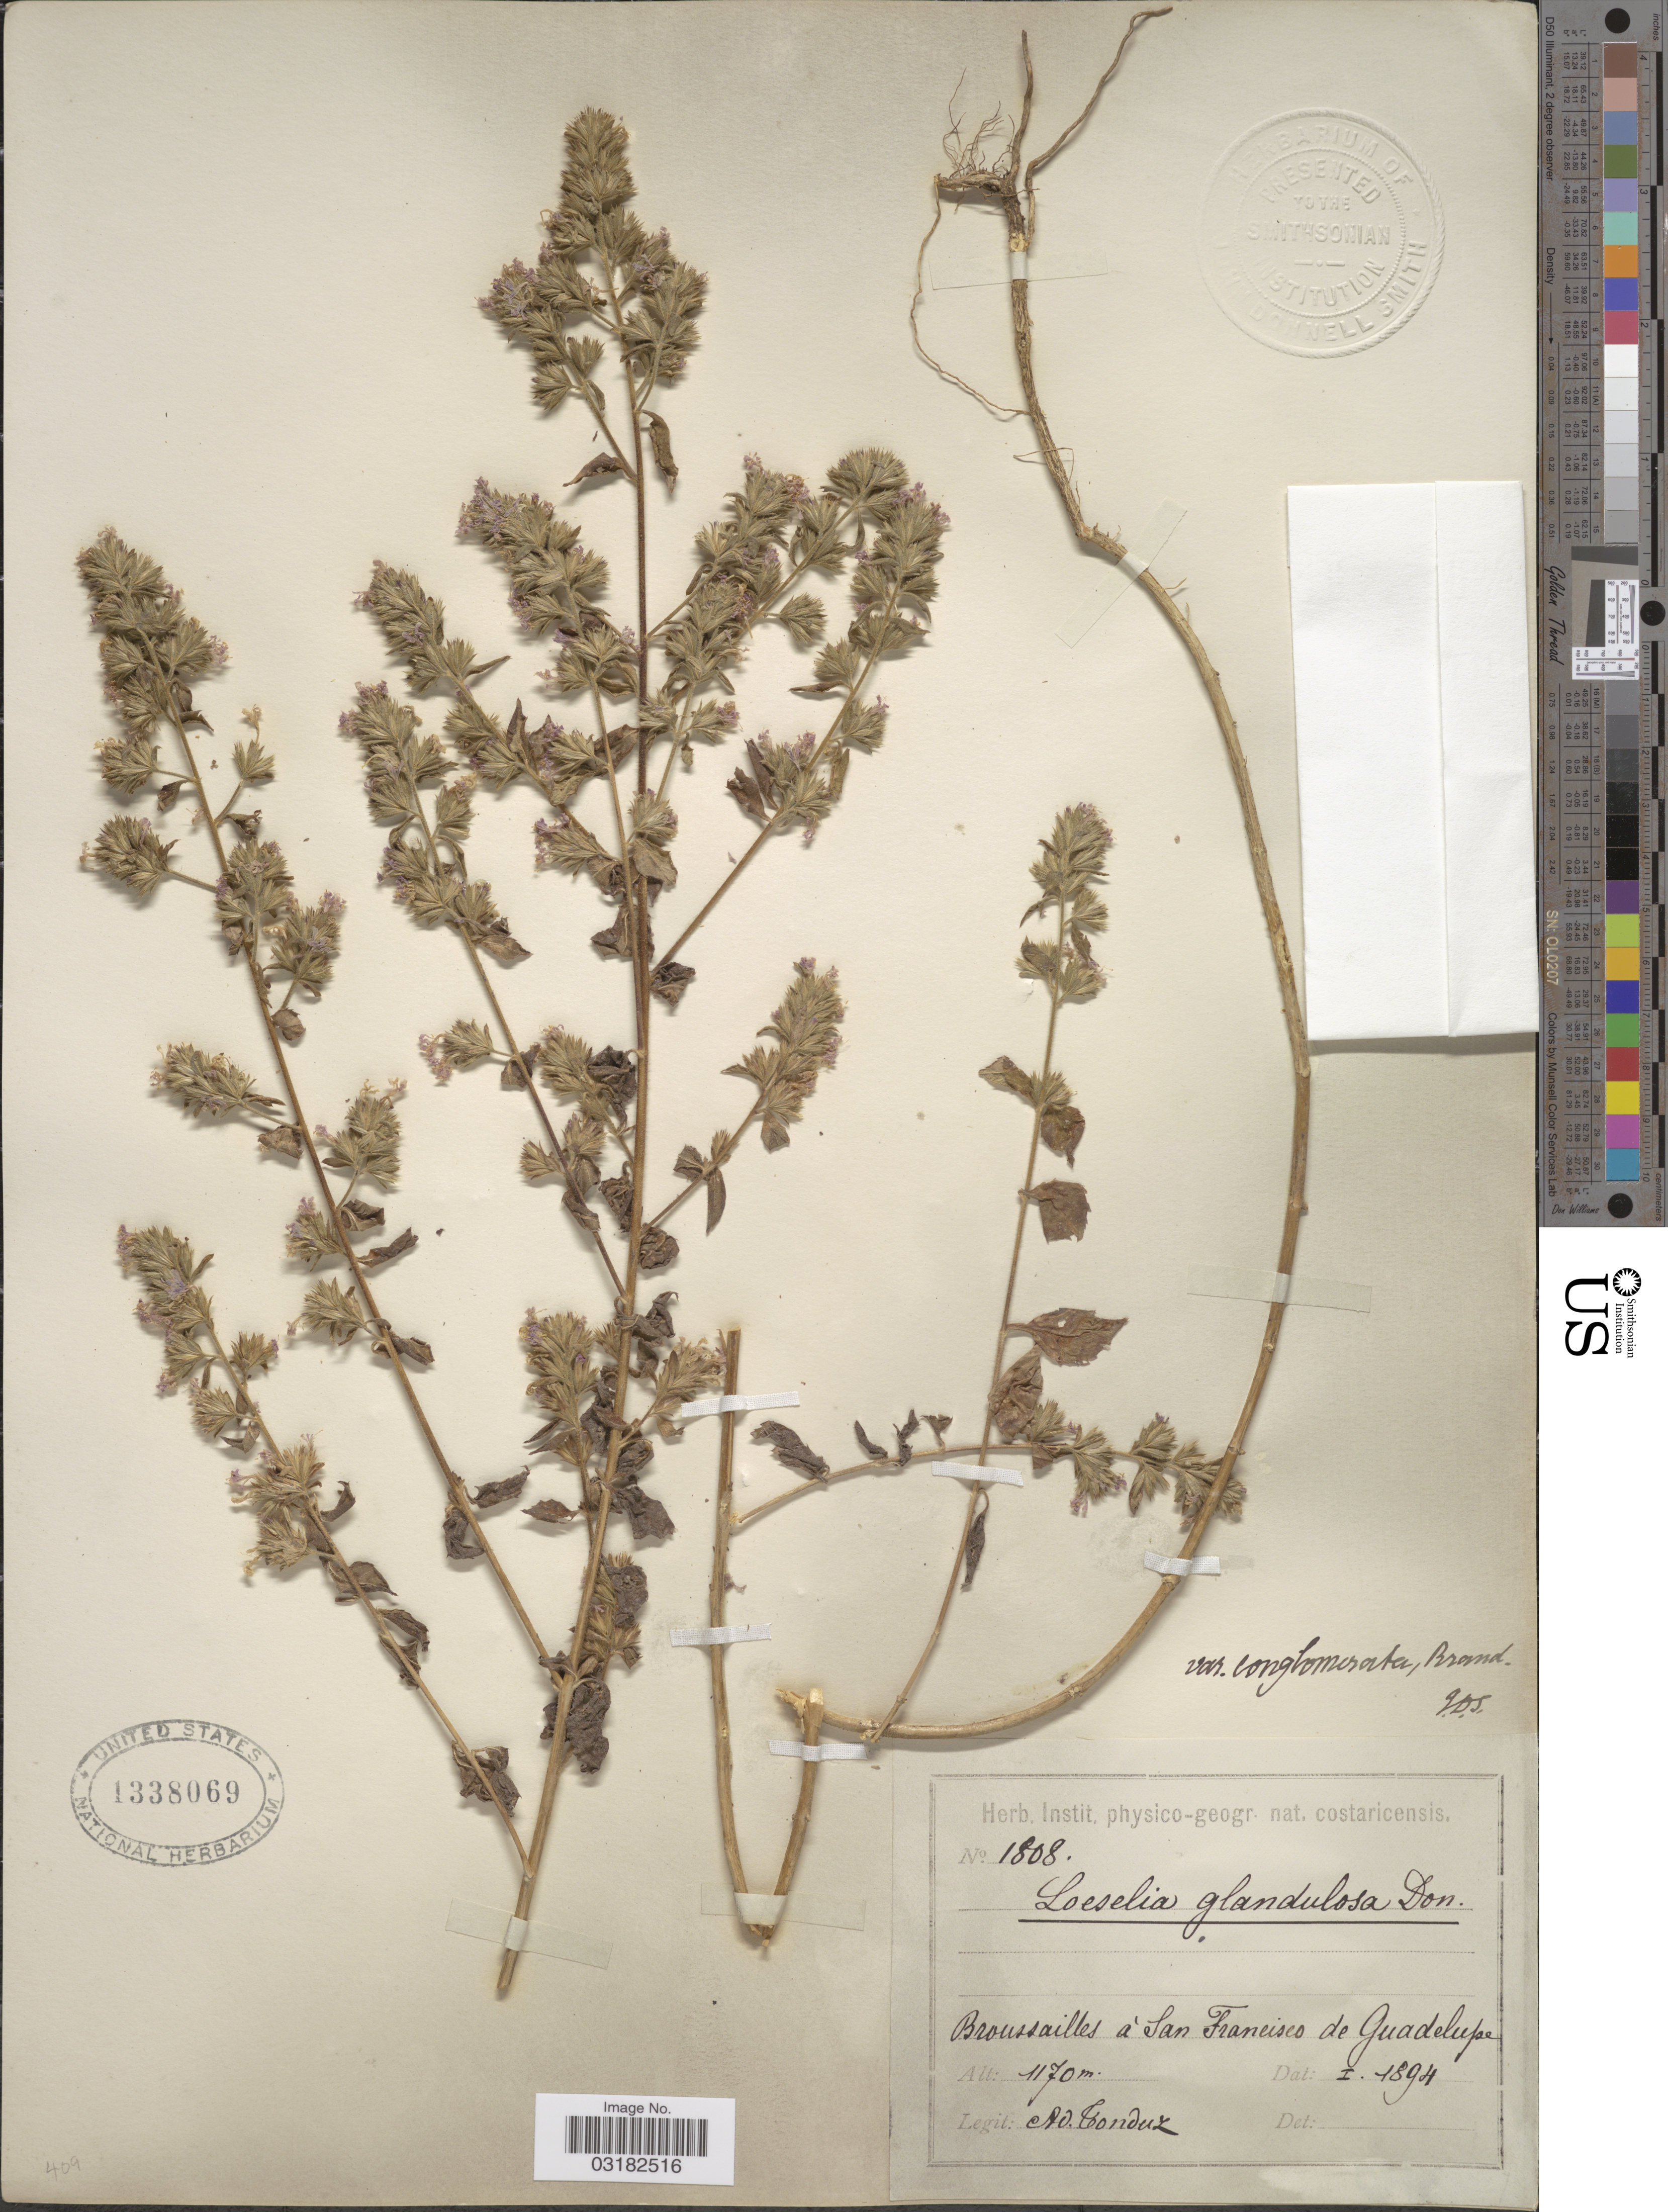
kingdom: Plantae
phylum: Tracheophyta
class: Magnoliopsida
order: Ericales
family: Polemoniaceae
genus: Loeselia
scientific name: Loeselia glandulosa subsp. conglomerata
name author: (Kunth) Brand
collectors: A. Tonduz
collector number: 1808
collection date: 1894-01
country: Costa Rica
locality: Broussailles á San Francisco de Guadelupe.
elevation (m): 1170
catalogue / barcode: US 1338069